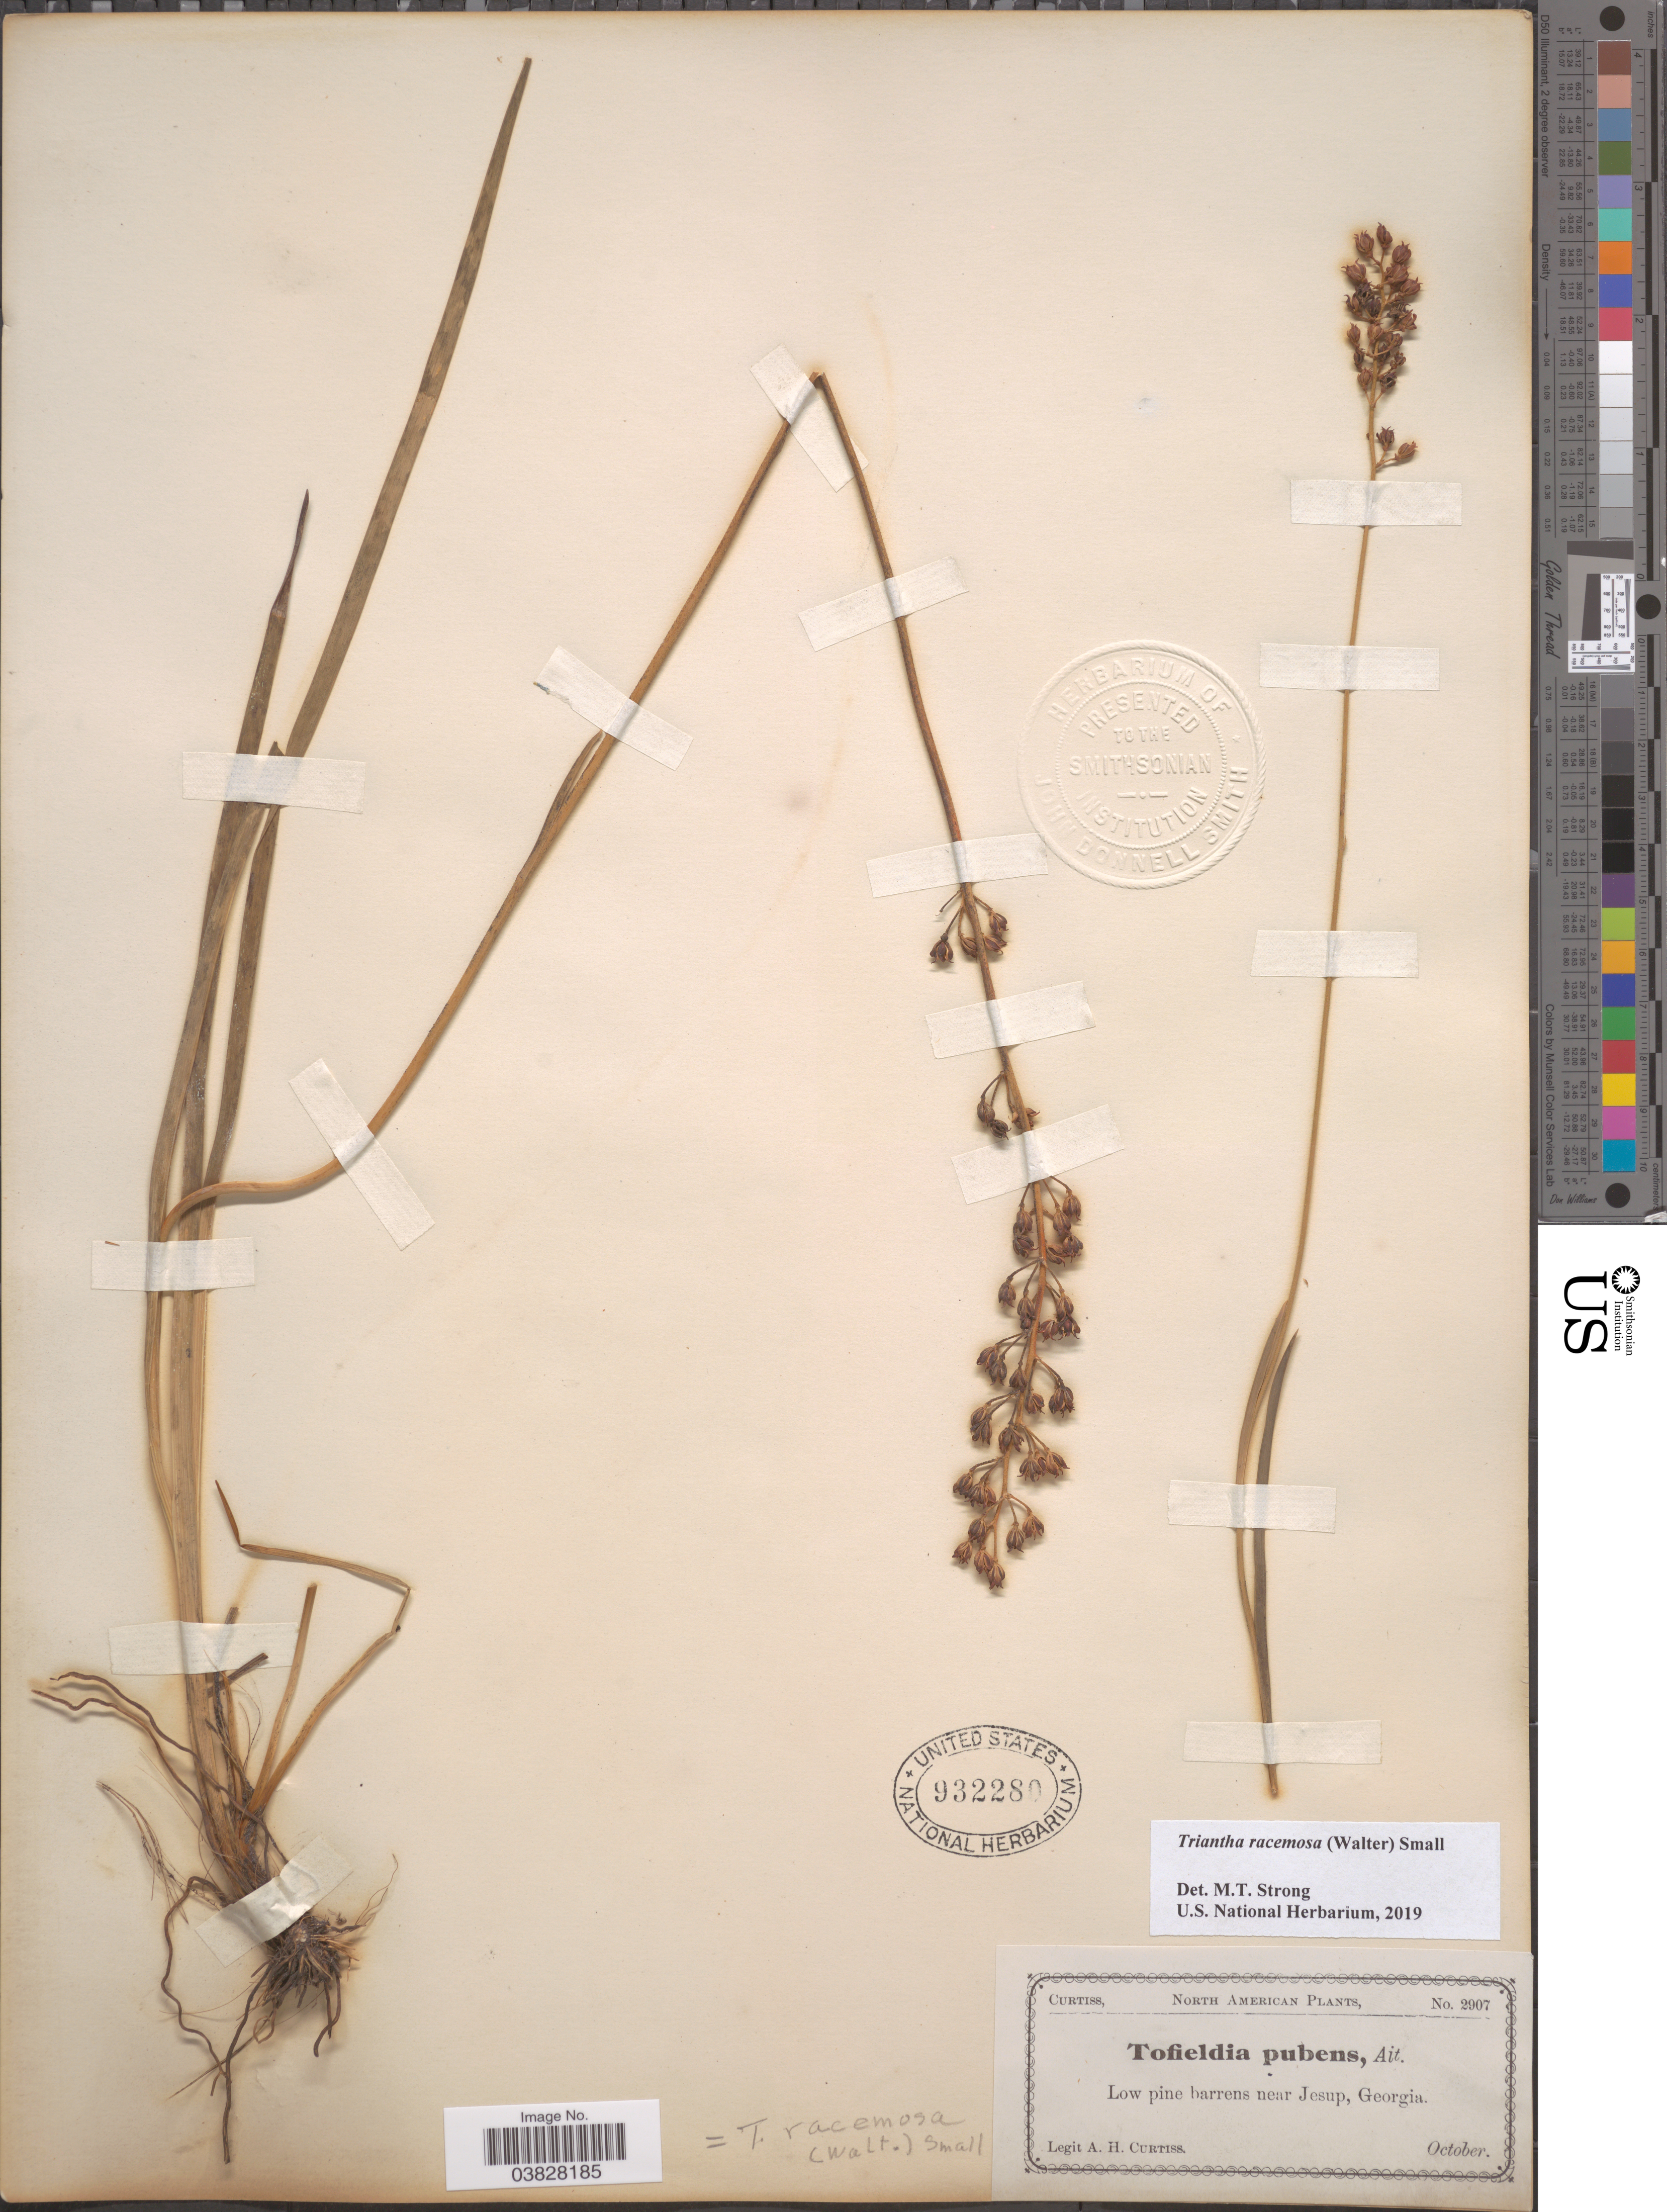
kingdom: Plantae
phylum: Tracheophyta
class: Liliopsida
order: Alismatales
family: Tofieldiaceae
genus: Triantha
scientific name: Triantha racemosa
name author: (Walter) Small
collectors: A. H. Curtiss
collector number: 2907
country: United States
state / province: Georgia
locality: Near Jesup.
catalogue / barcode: US 932280